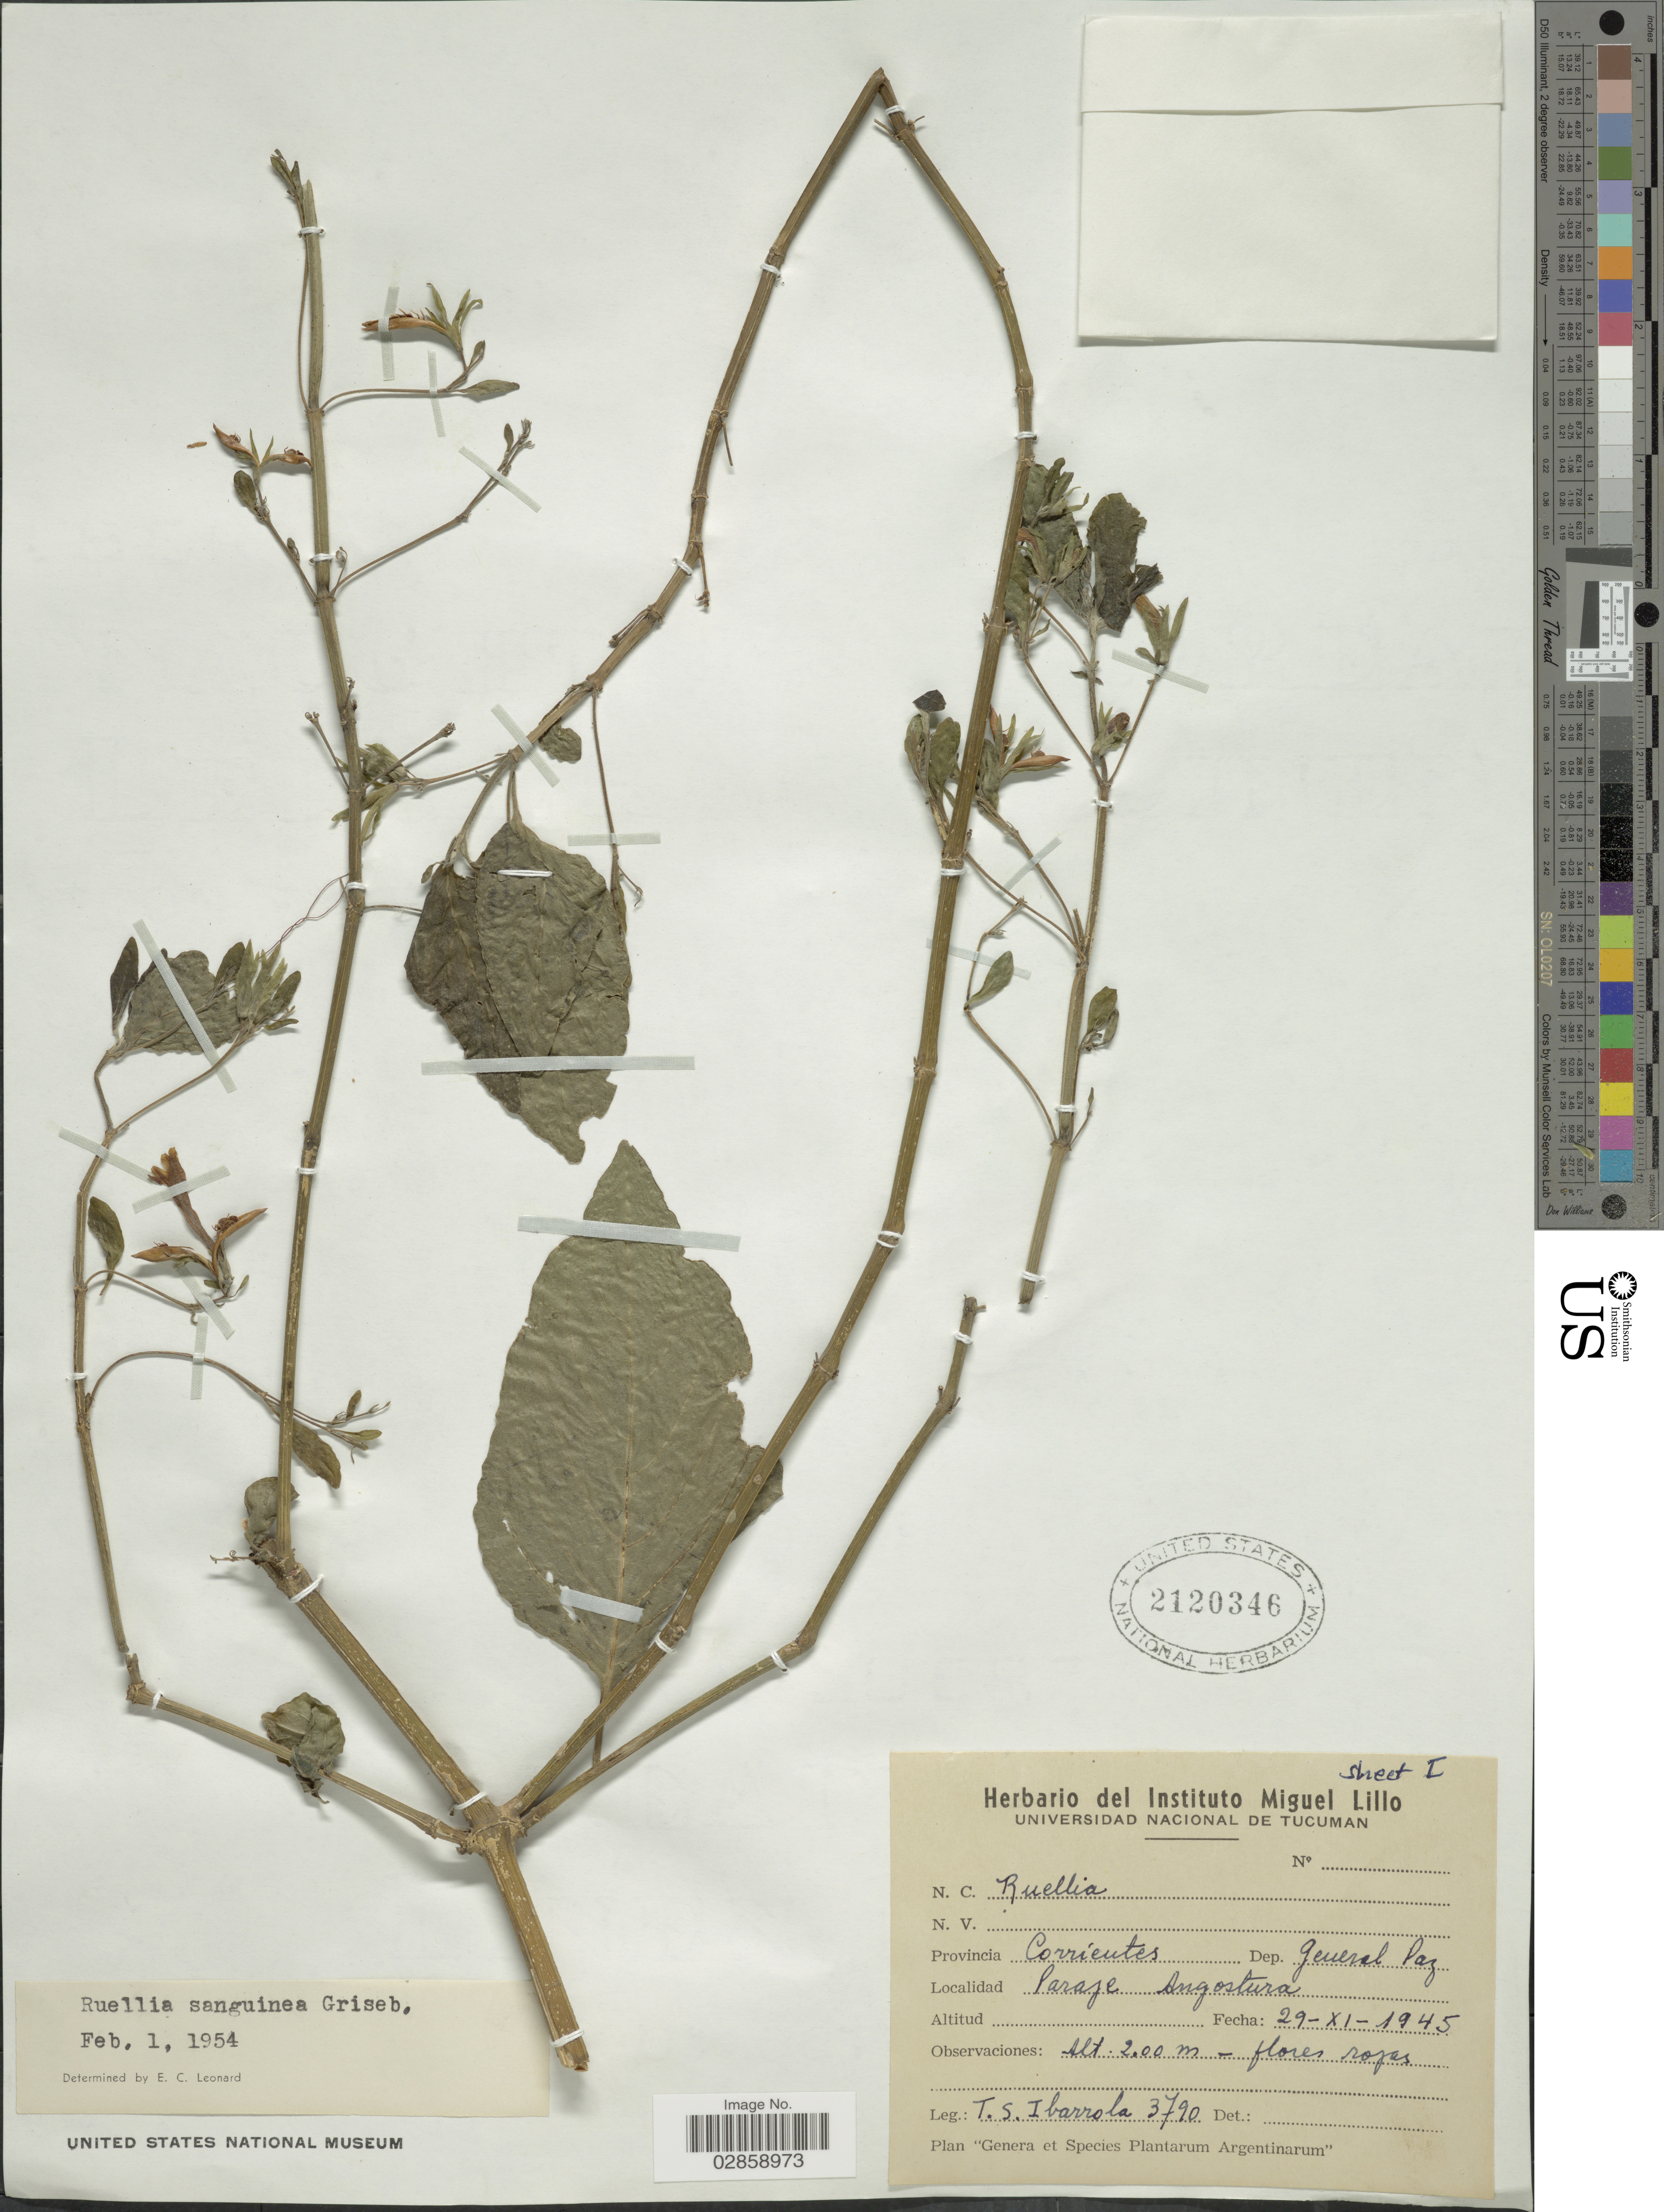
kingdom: Plantae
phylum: Tracheophyta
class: Magnoliopsida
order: Lamiales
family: Acanthaceae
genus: Ruellia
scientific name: Ruellia angustiflora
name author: (Nees) Lindau ex Rambo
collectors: T. Ibarrola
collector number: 3790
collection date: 1945-11-29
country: Argentina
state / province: Corrientes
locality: Dep. General Paz. Paraje Angostura.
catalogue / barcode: US 2120346